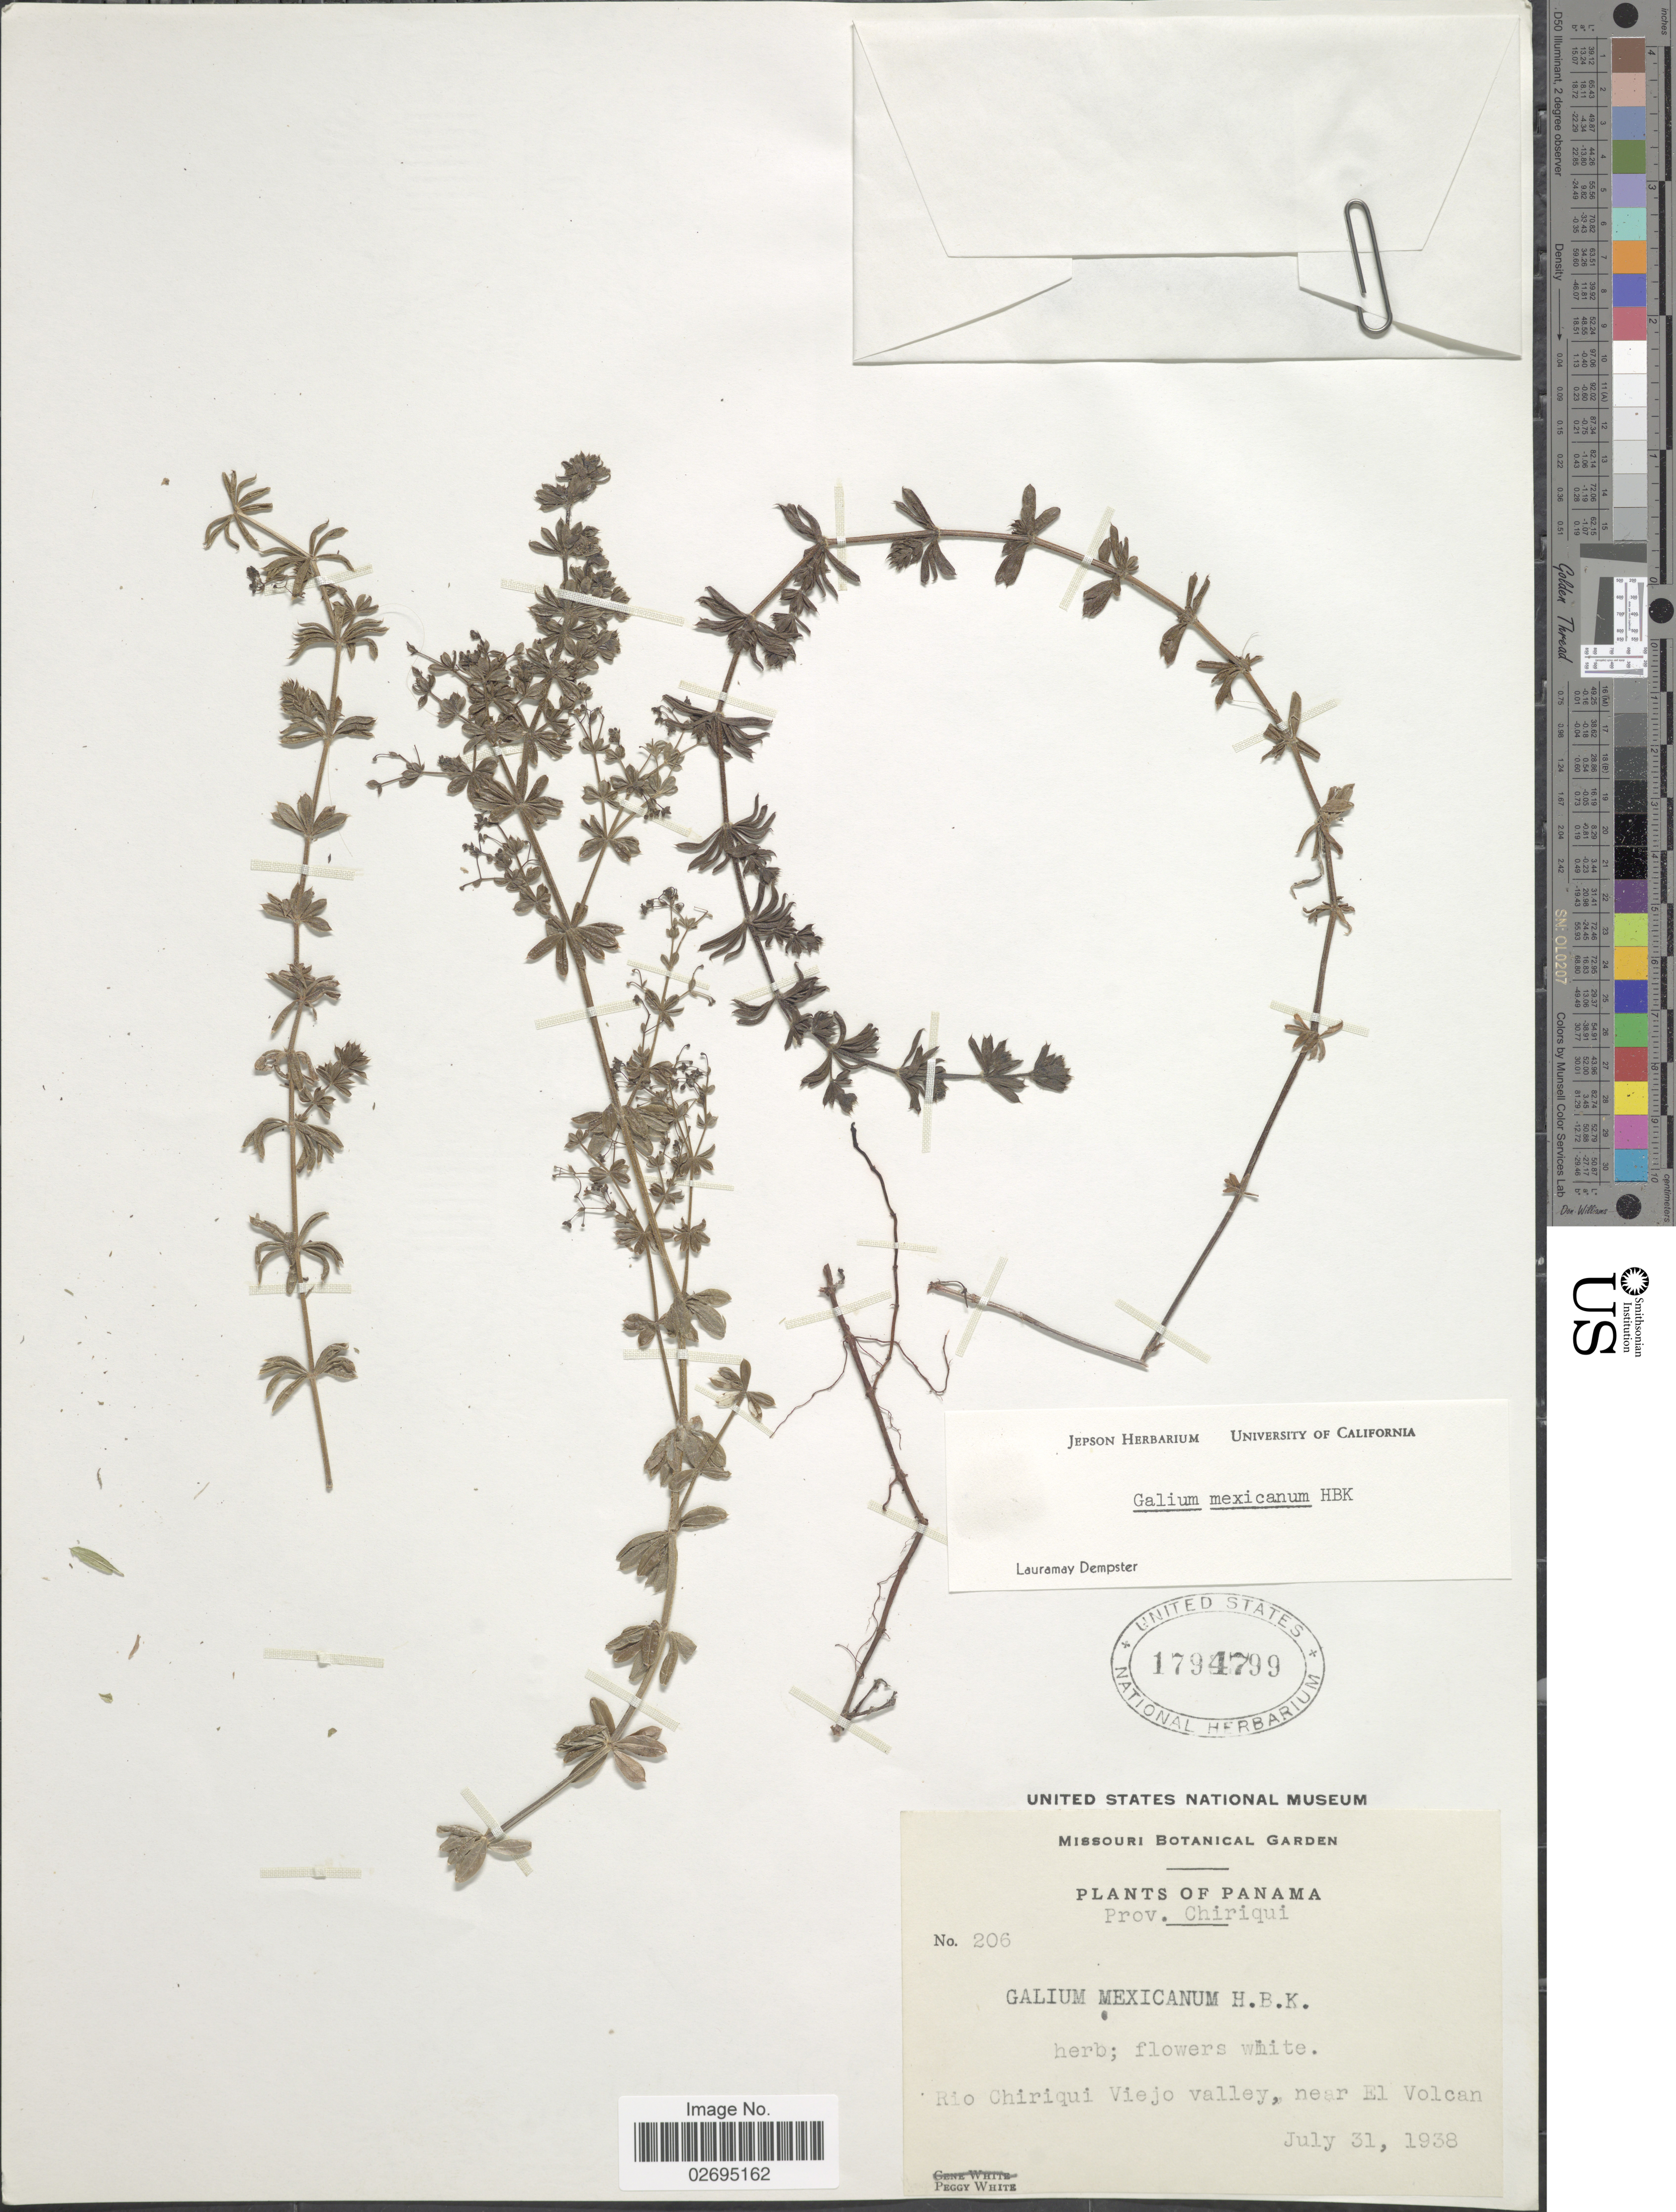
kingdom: Plantae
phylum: Tracheophyta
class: Magnoliopsida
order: Gentianales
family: Rubiaceae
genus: Galium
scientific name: Galium mexicanum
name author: Kunth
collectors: P. White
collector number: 206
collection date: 1938-07-31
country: Panama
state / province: Chiriqui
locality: Rio Chiriqui Viejo valley, near El Volcan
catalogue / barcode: US 1794799